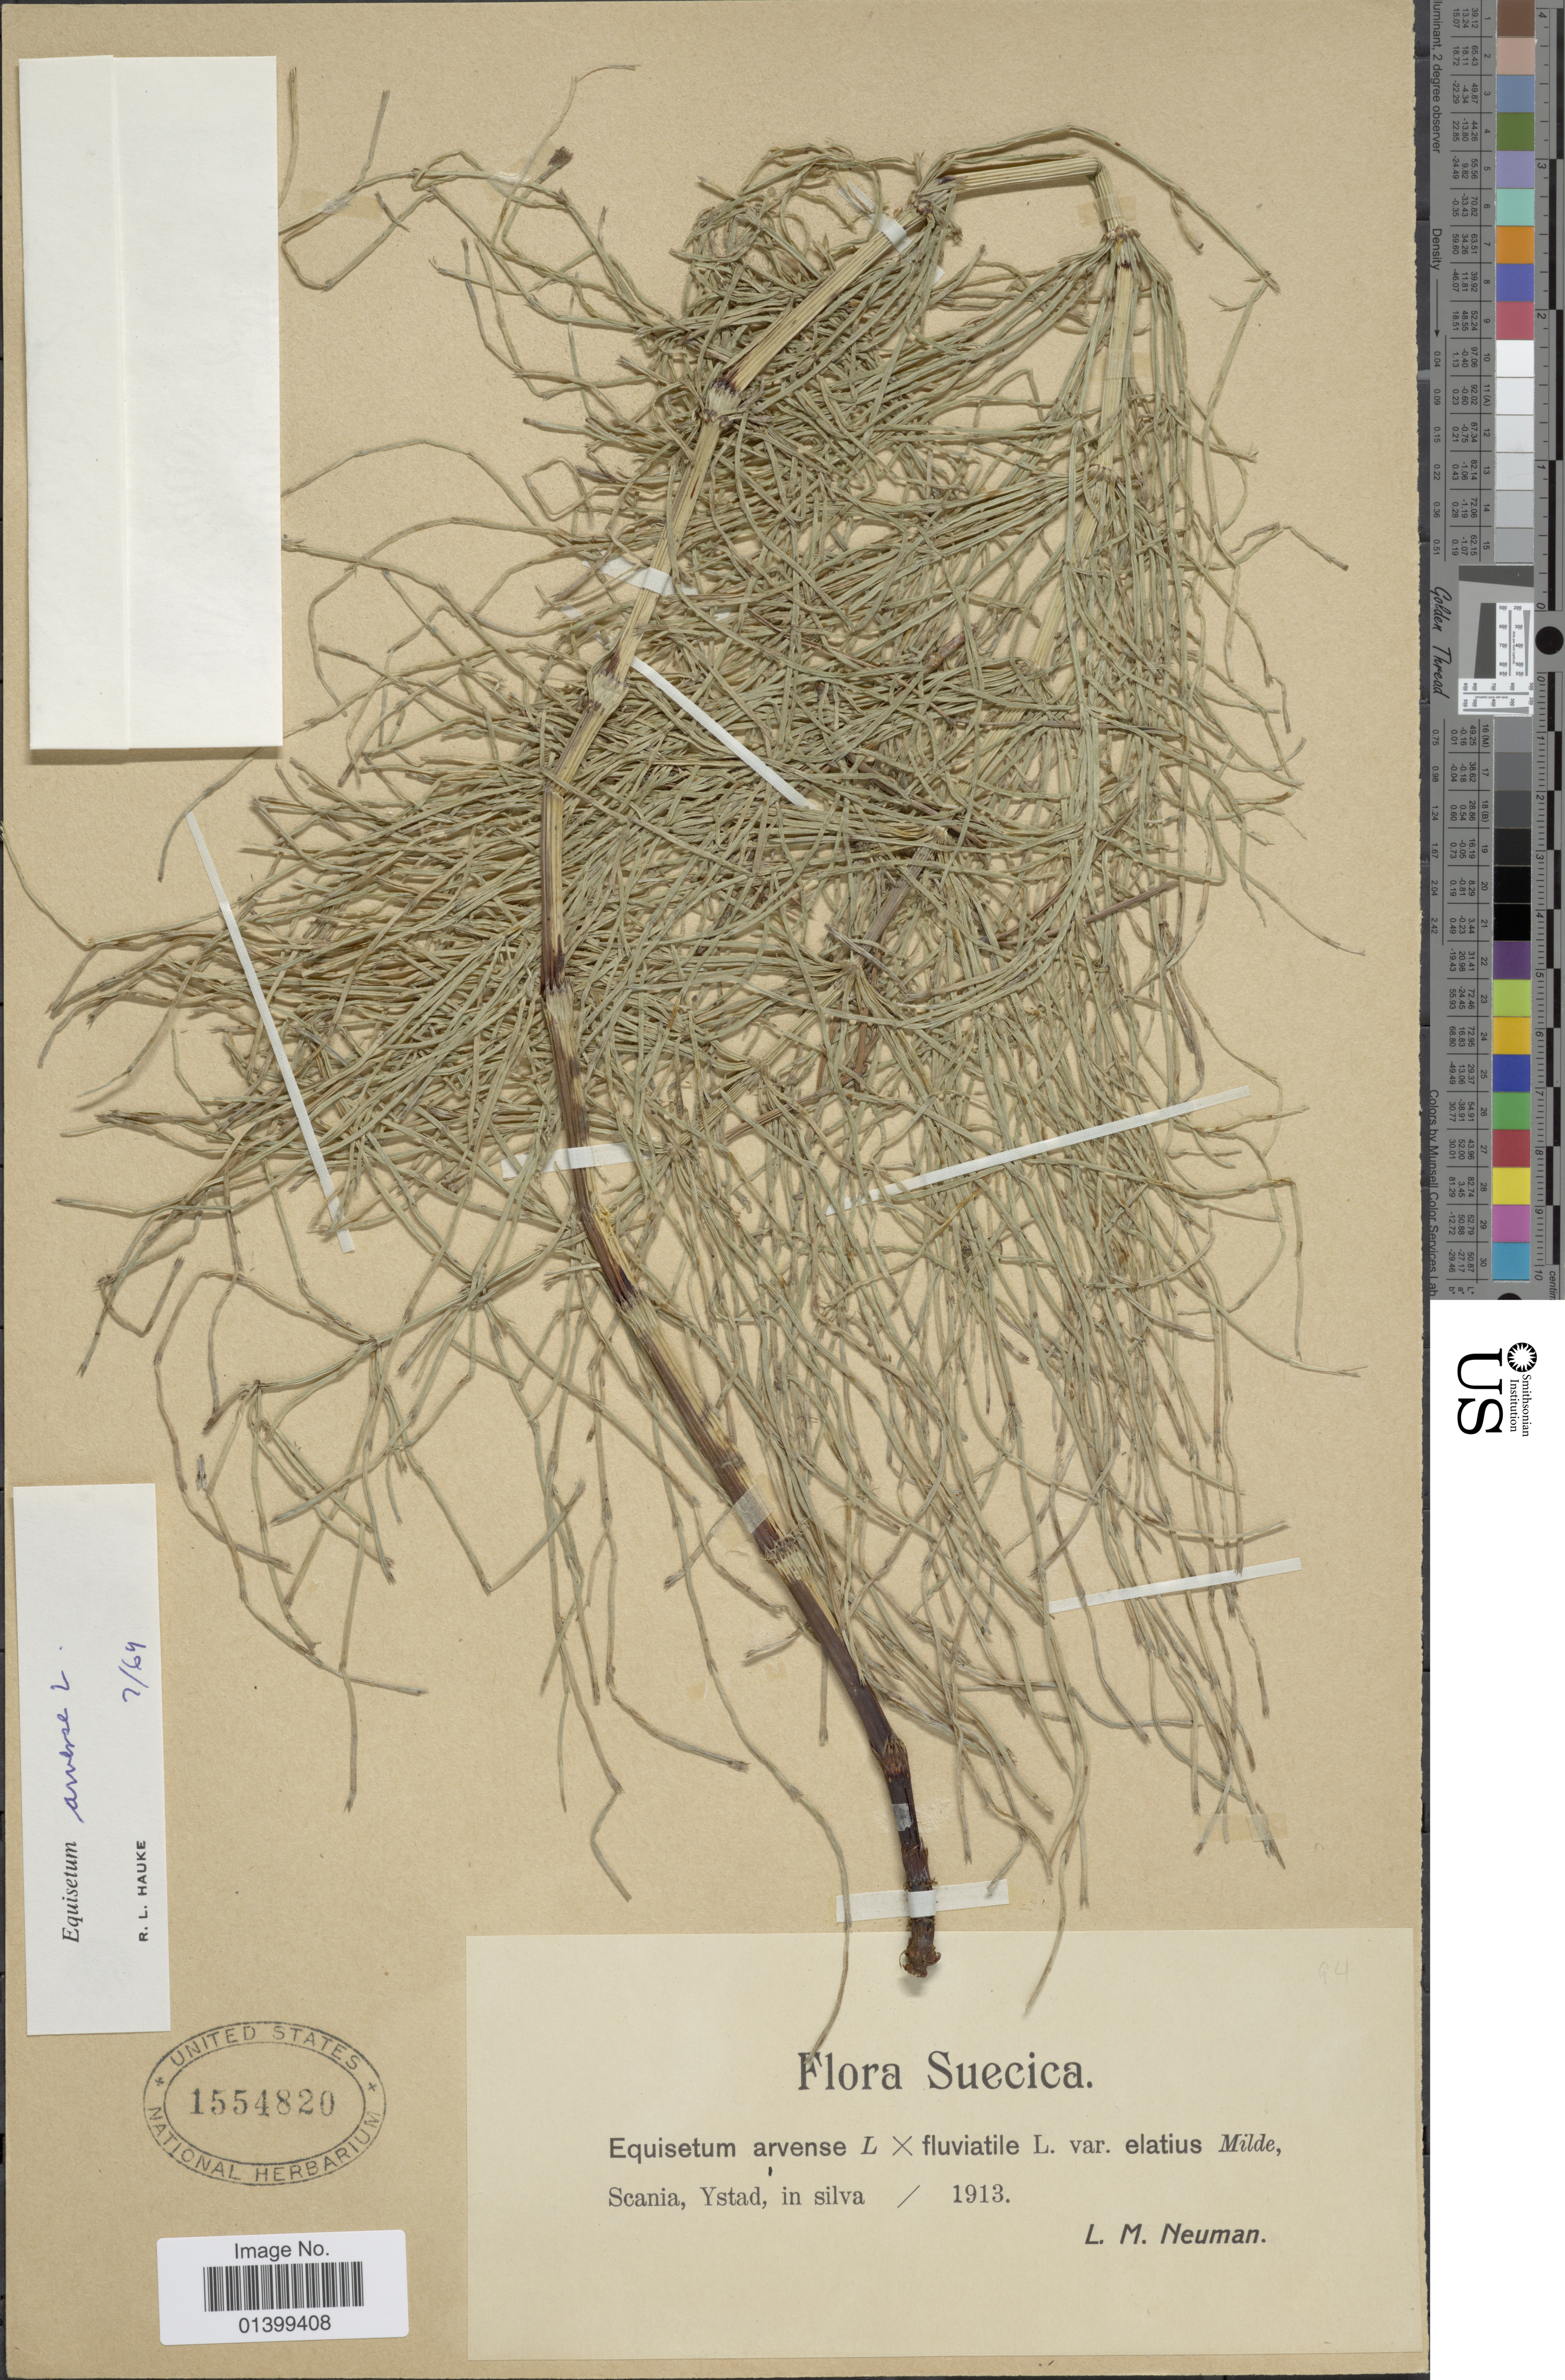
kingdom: Plantae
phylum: Tracheophyta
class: Polypodiopsida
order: Equisetales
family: Equisetaceae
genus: Equisetum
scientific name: Equisetum arvense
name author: L.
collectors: L. Neuman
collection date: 1913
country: Sweden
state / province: Skåne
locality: Suecica. Scania, Ystad, in silva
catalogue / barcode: US 1554820